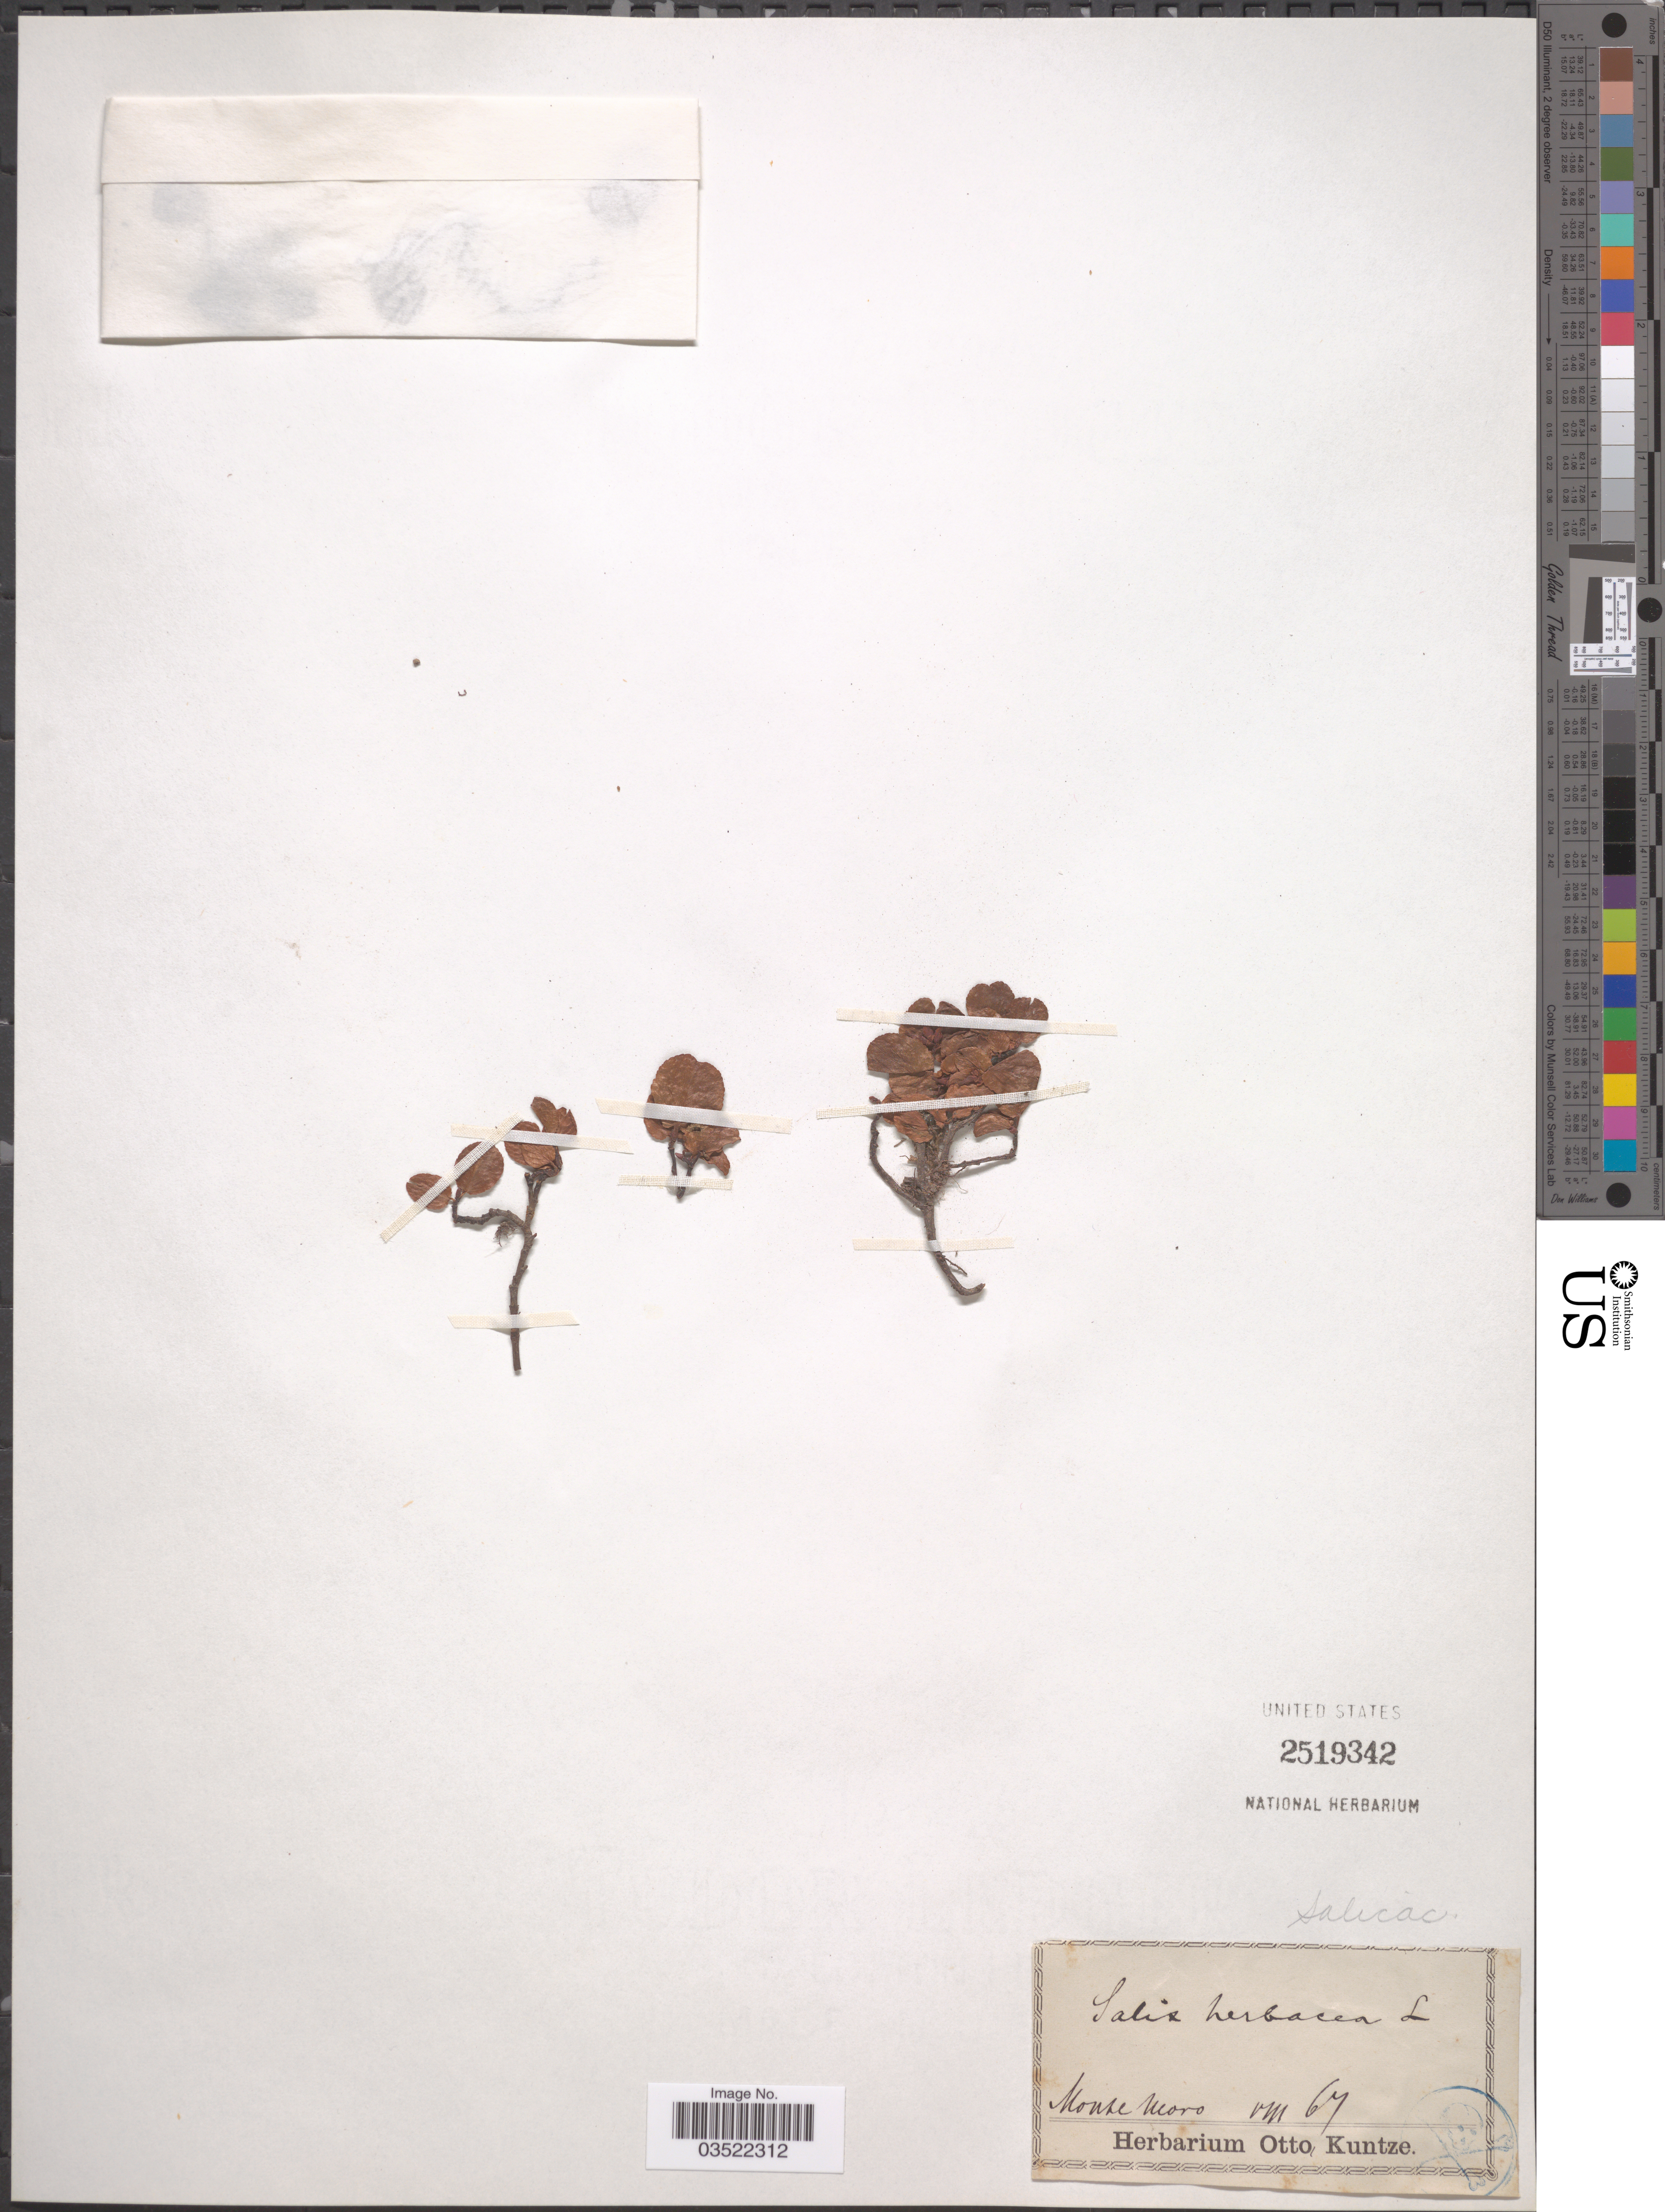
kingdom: Plantae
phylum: Tracheophyta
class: Magnoliopsida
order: Malpighiales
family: Salicaceae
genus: Salix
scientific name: Salix herbacea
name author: L.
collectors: ex herb. Otto Kuntze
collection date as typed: Transcribed d/m/y: /8/67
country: Italy / Switzerland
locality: Monte Moro.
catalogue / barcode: US 2519342